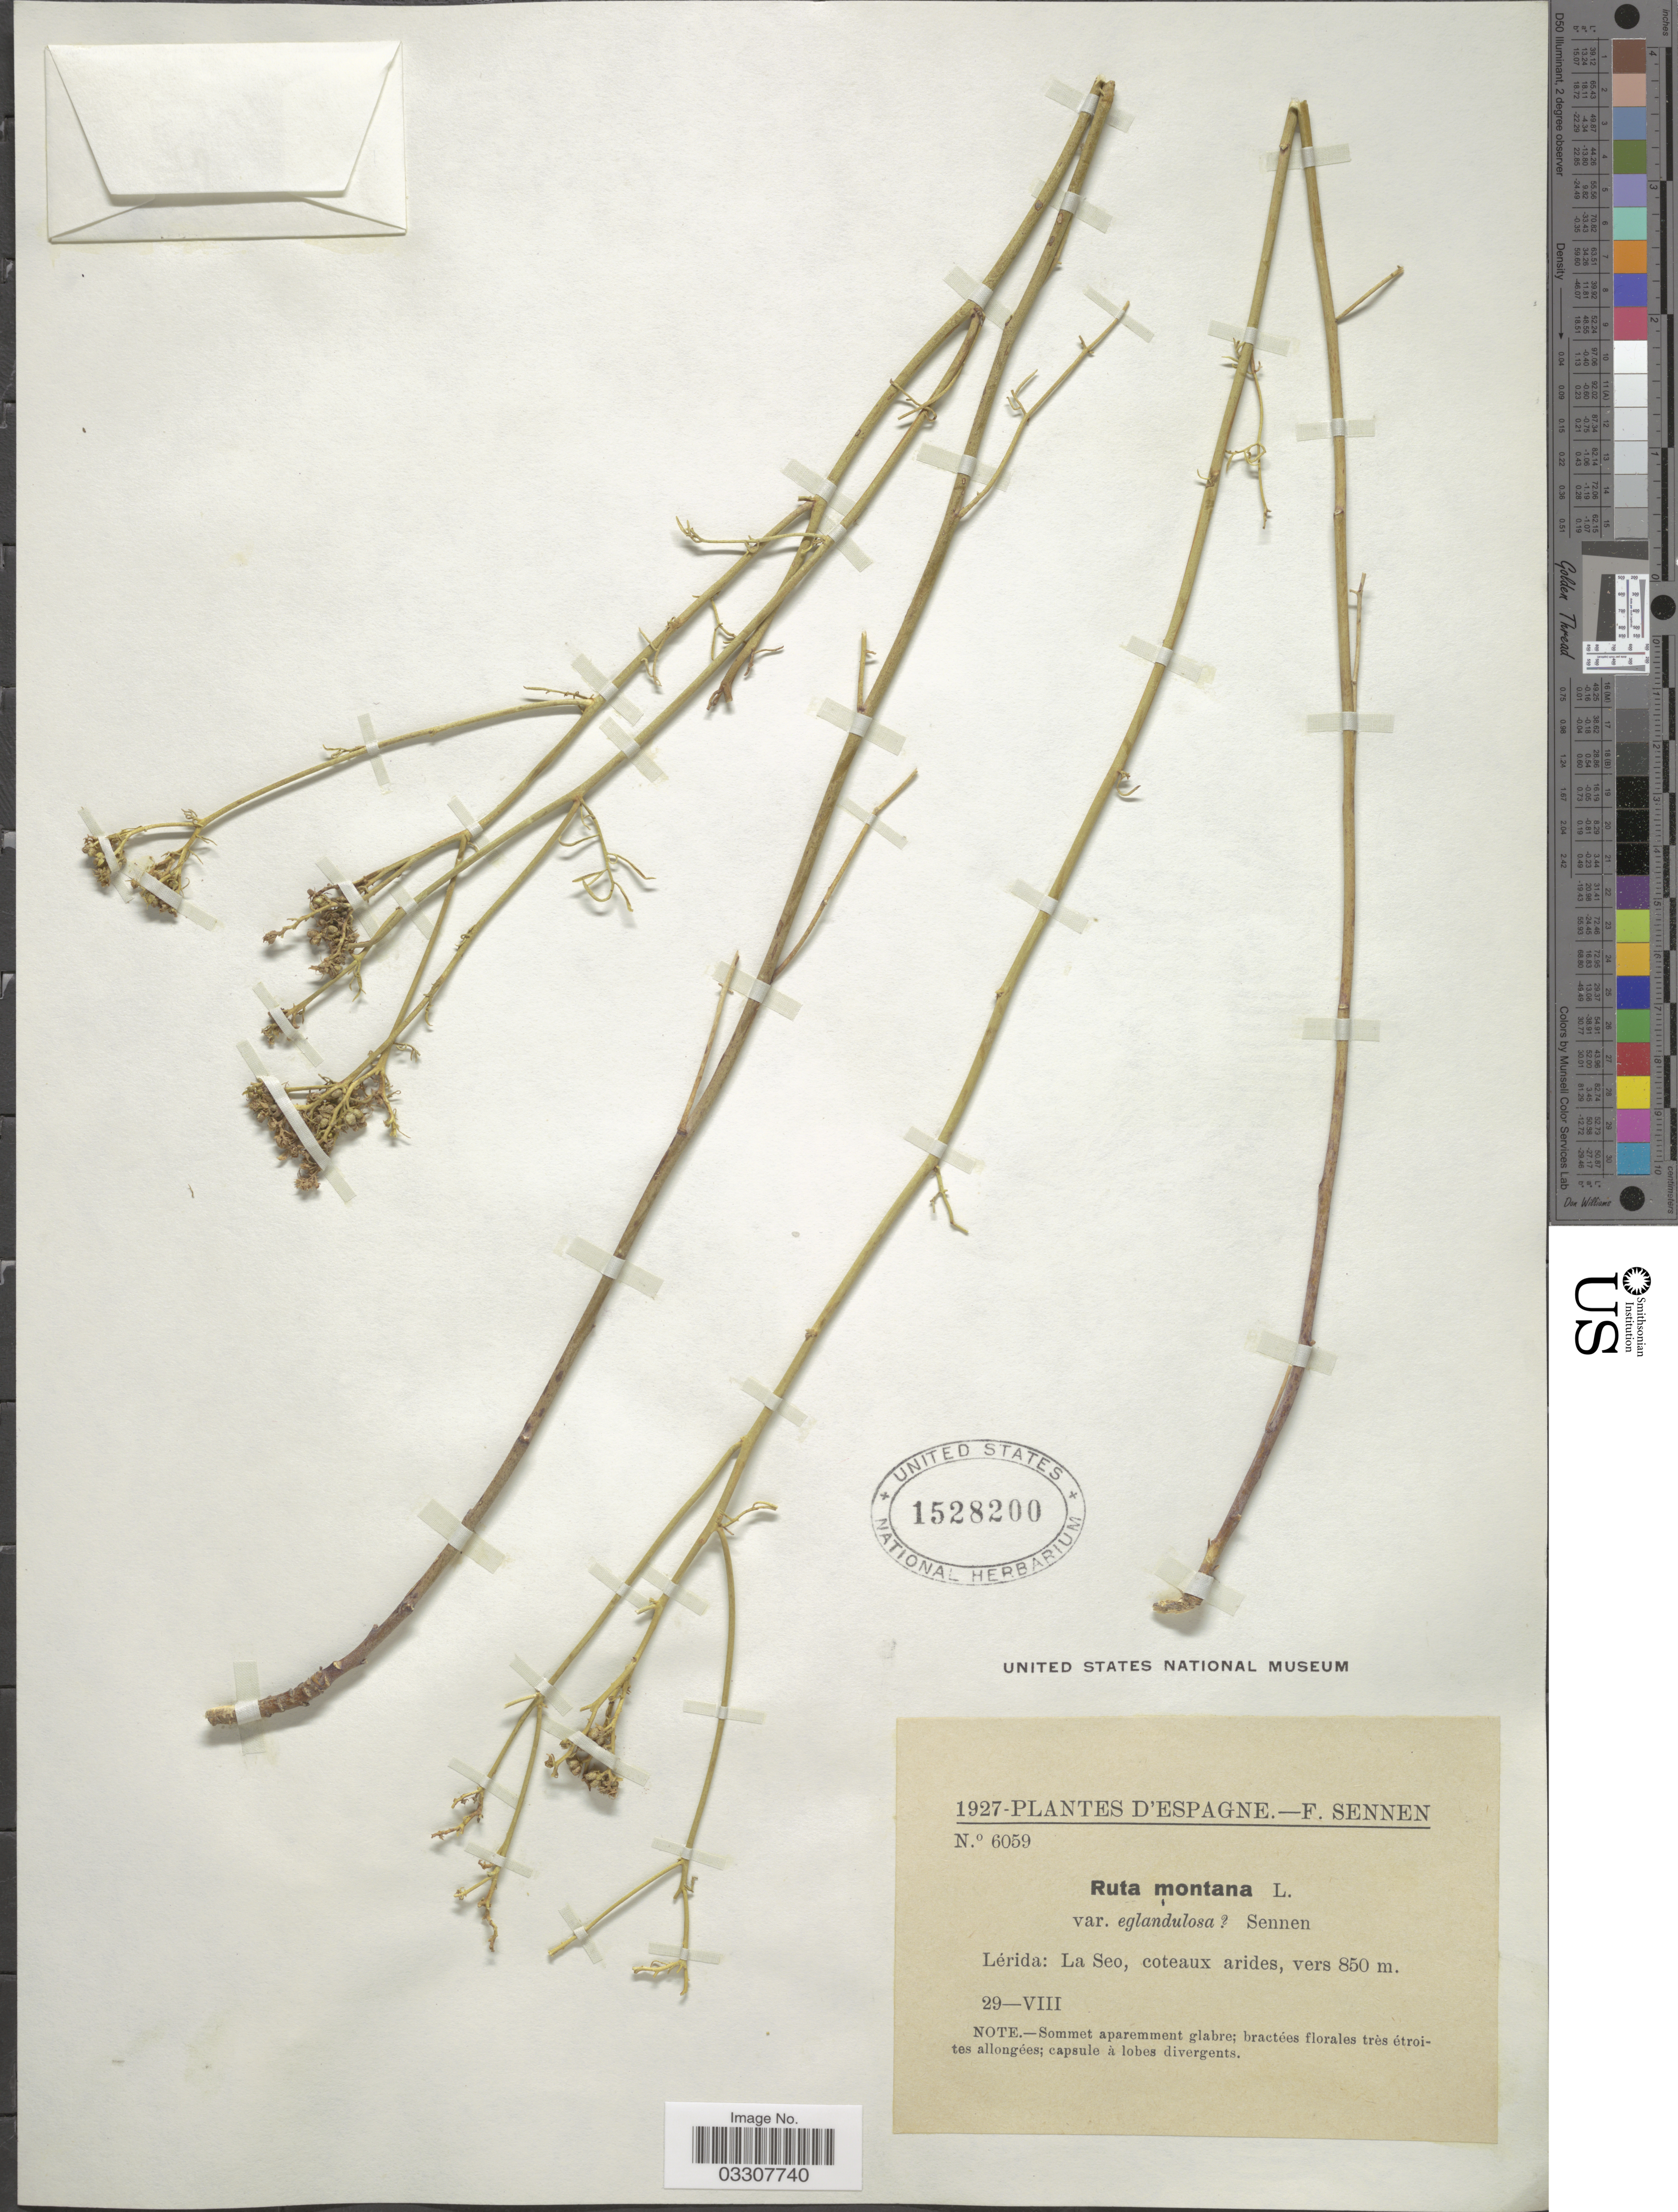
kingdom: Plantae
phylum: Tracheophyta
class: Magnoliopsida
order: Sapindales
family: Rutaceae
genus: Ruta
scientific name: Ruta montana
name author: (L.) L.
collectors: E. Sennen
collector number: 6059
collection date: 1927-08-29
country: Spain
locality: Lérida: La Seo, coteaux arides.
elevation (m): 850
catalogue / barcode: US 1528200